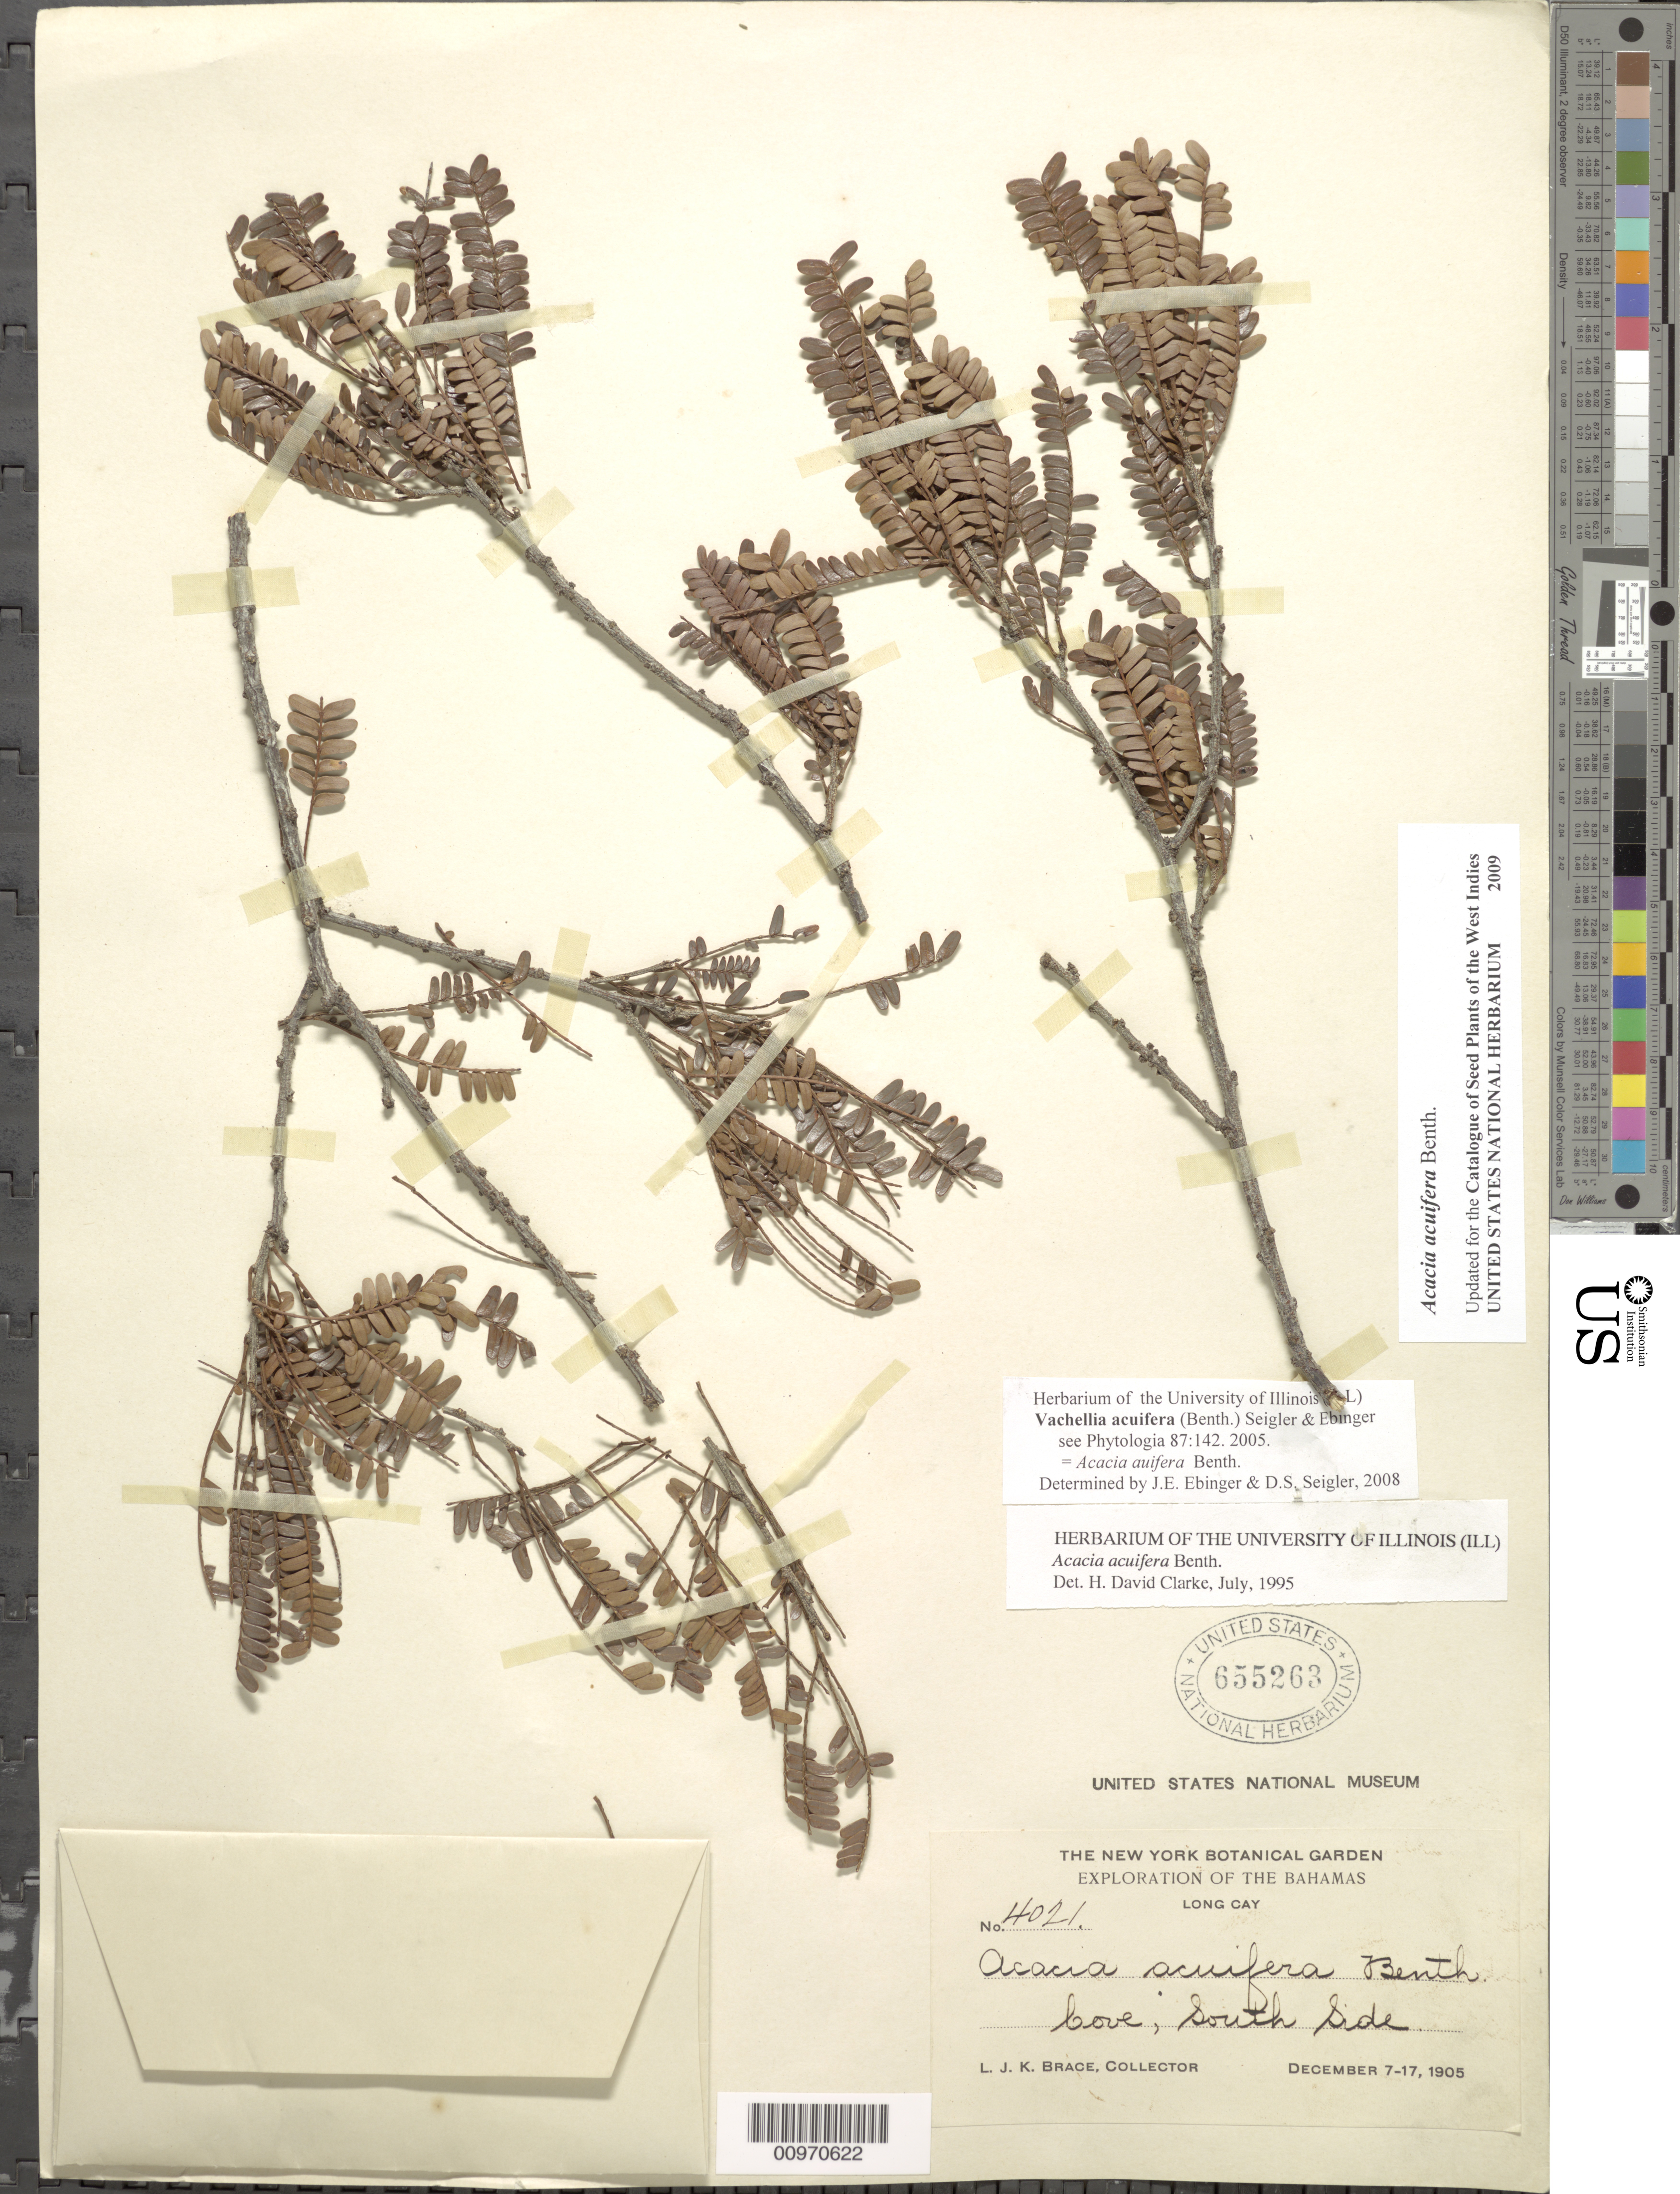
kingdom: Plantae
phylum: Tracheophyta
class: Magnoliopsida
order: Fabales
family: Fabaceae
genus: Vachellia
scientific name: Vachellia acuifera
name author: (Benth.) Seigler & Ebinger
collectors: L. J. K. Brace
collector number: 4021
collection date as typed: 07 Dec 1905 to 17 Dec 1905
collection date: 1905-12-07/1905-12-17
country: Bahamas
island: Long Cay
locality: South Side.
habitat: Cove.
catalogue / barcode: US 655263